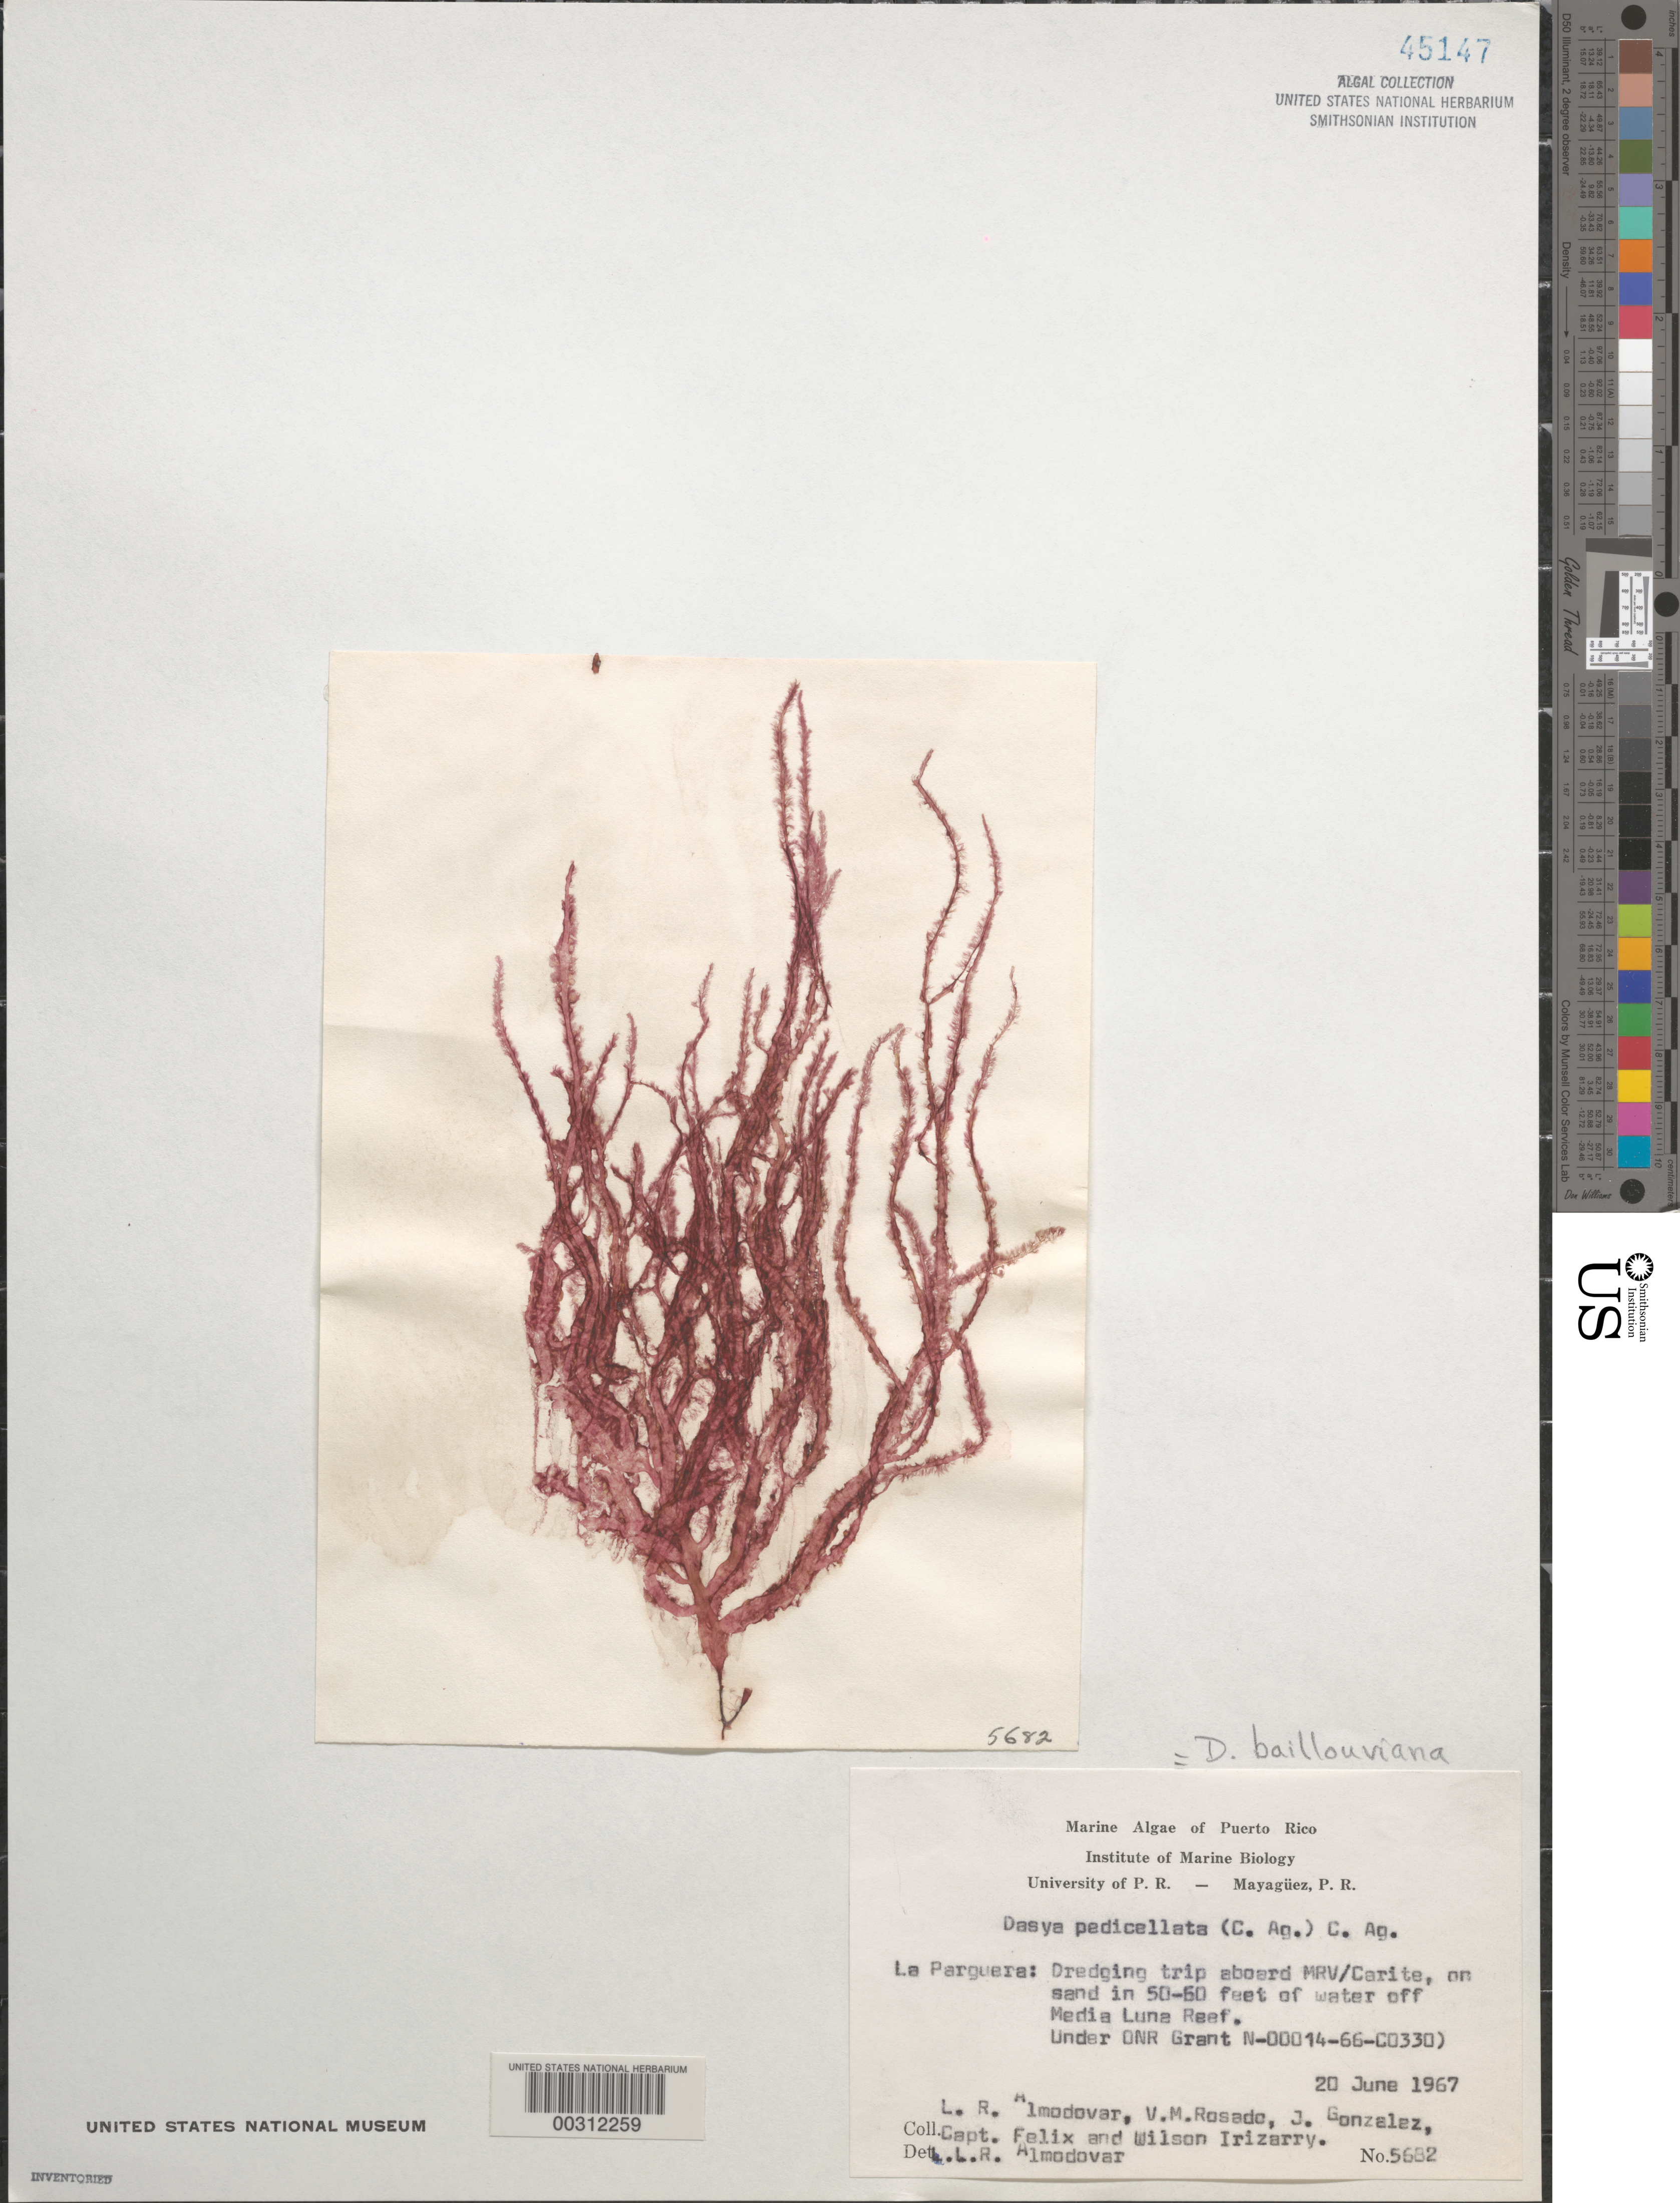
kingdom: Plantae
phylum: Rhodophyta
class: Florideophyceae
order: Ceramiales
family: Dasyaceae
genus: Dasya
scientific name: Dasya pedicellata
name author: (C. Agardh) C. Agardh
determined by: Algae name updating Project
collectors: L. Almodovar, V. Rosado, J. Gonzalez, C. Felix & W. Irizarry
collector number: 5682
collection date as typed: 20 Jun 1967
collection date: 1967-06-20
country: Puerto Rico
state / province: Lajas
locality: La Parguera, off Media Luna Reef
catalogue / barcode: US 45147